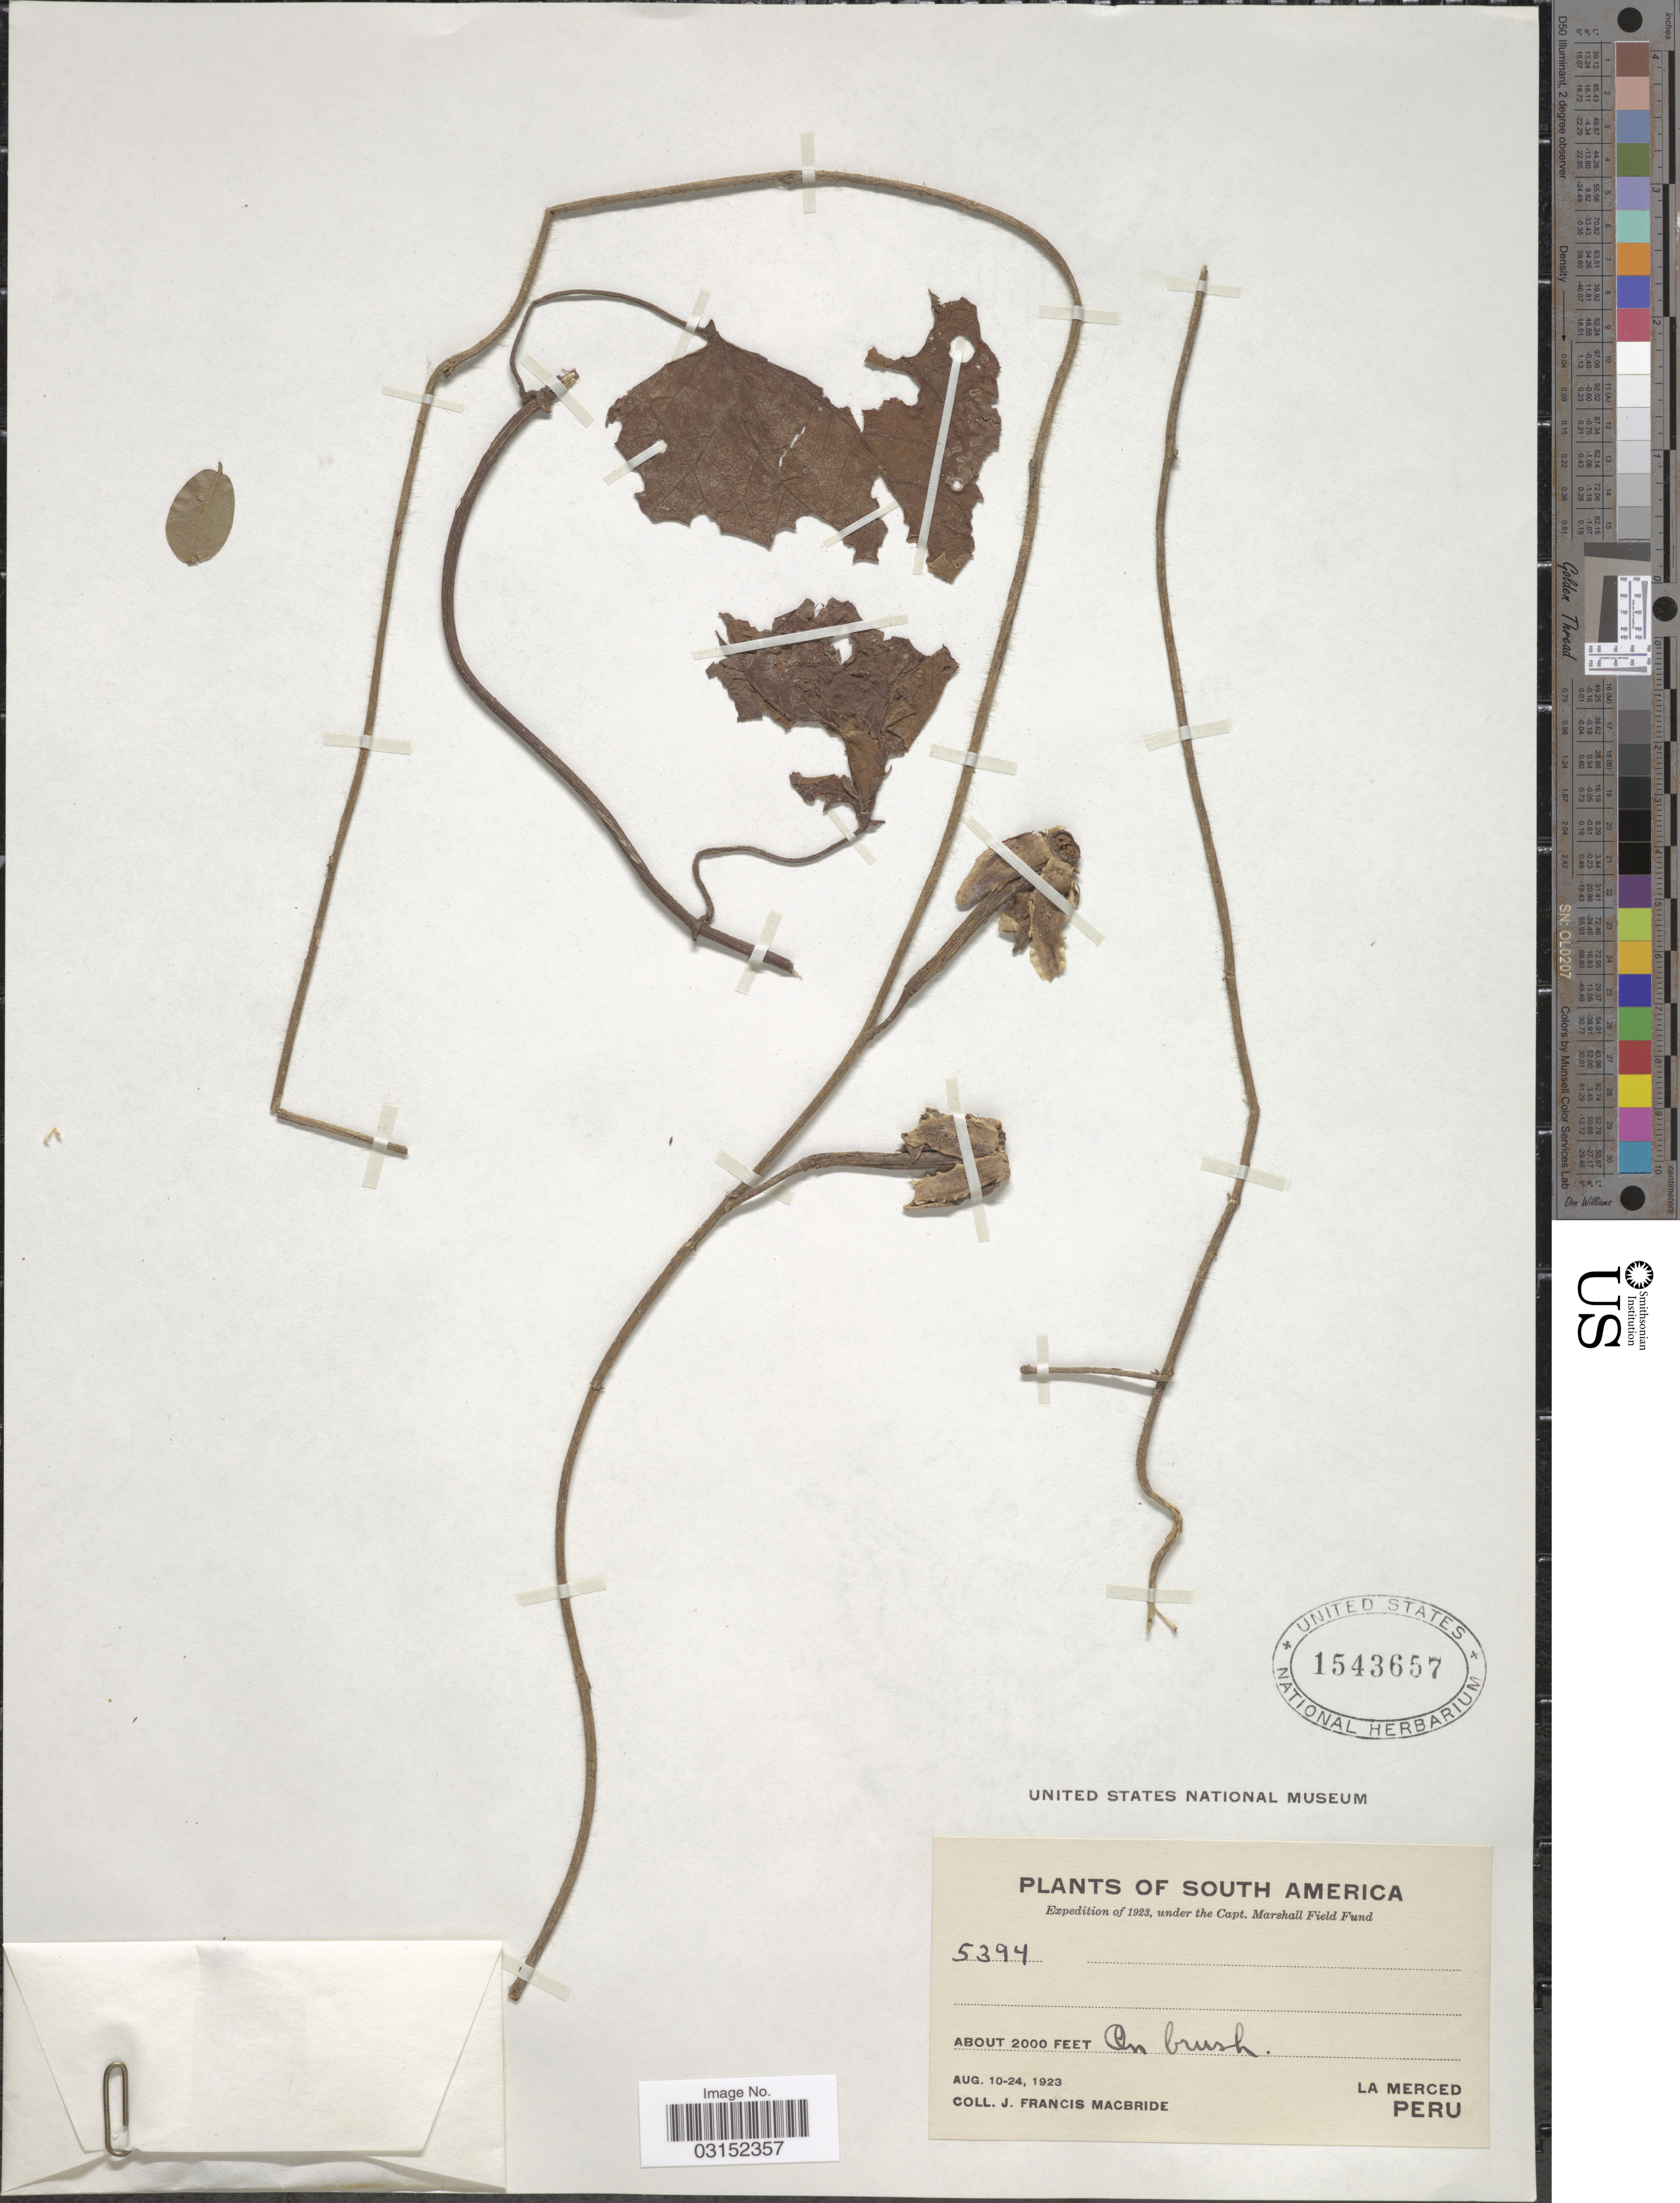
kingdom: Plantae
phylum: Tracheophyta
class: Magnoliopsida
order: Solanales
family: Convolvulaceae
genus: Ipomoea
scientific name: Ipomoea clavata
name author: (G. Don) J.F. Macbr.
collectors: J. F. Macbride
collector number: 5394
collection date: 1923-08-10/1923-08-24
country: Peru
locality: La Merced.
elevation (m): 610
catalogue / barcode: US 1543657